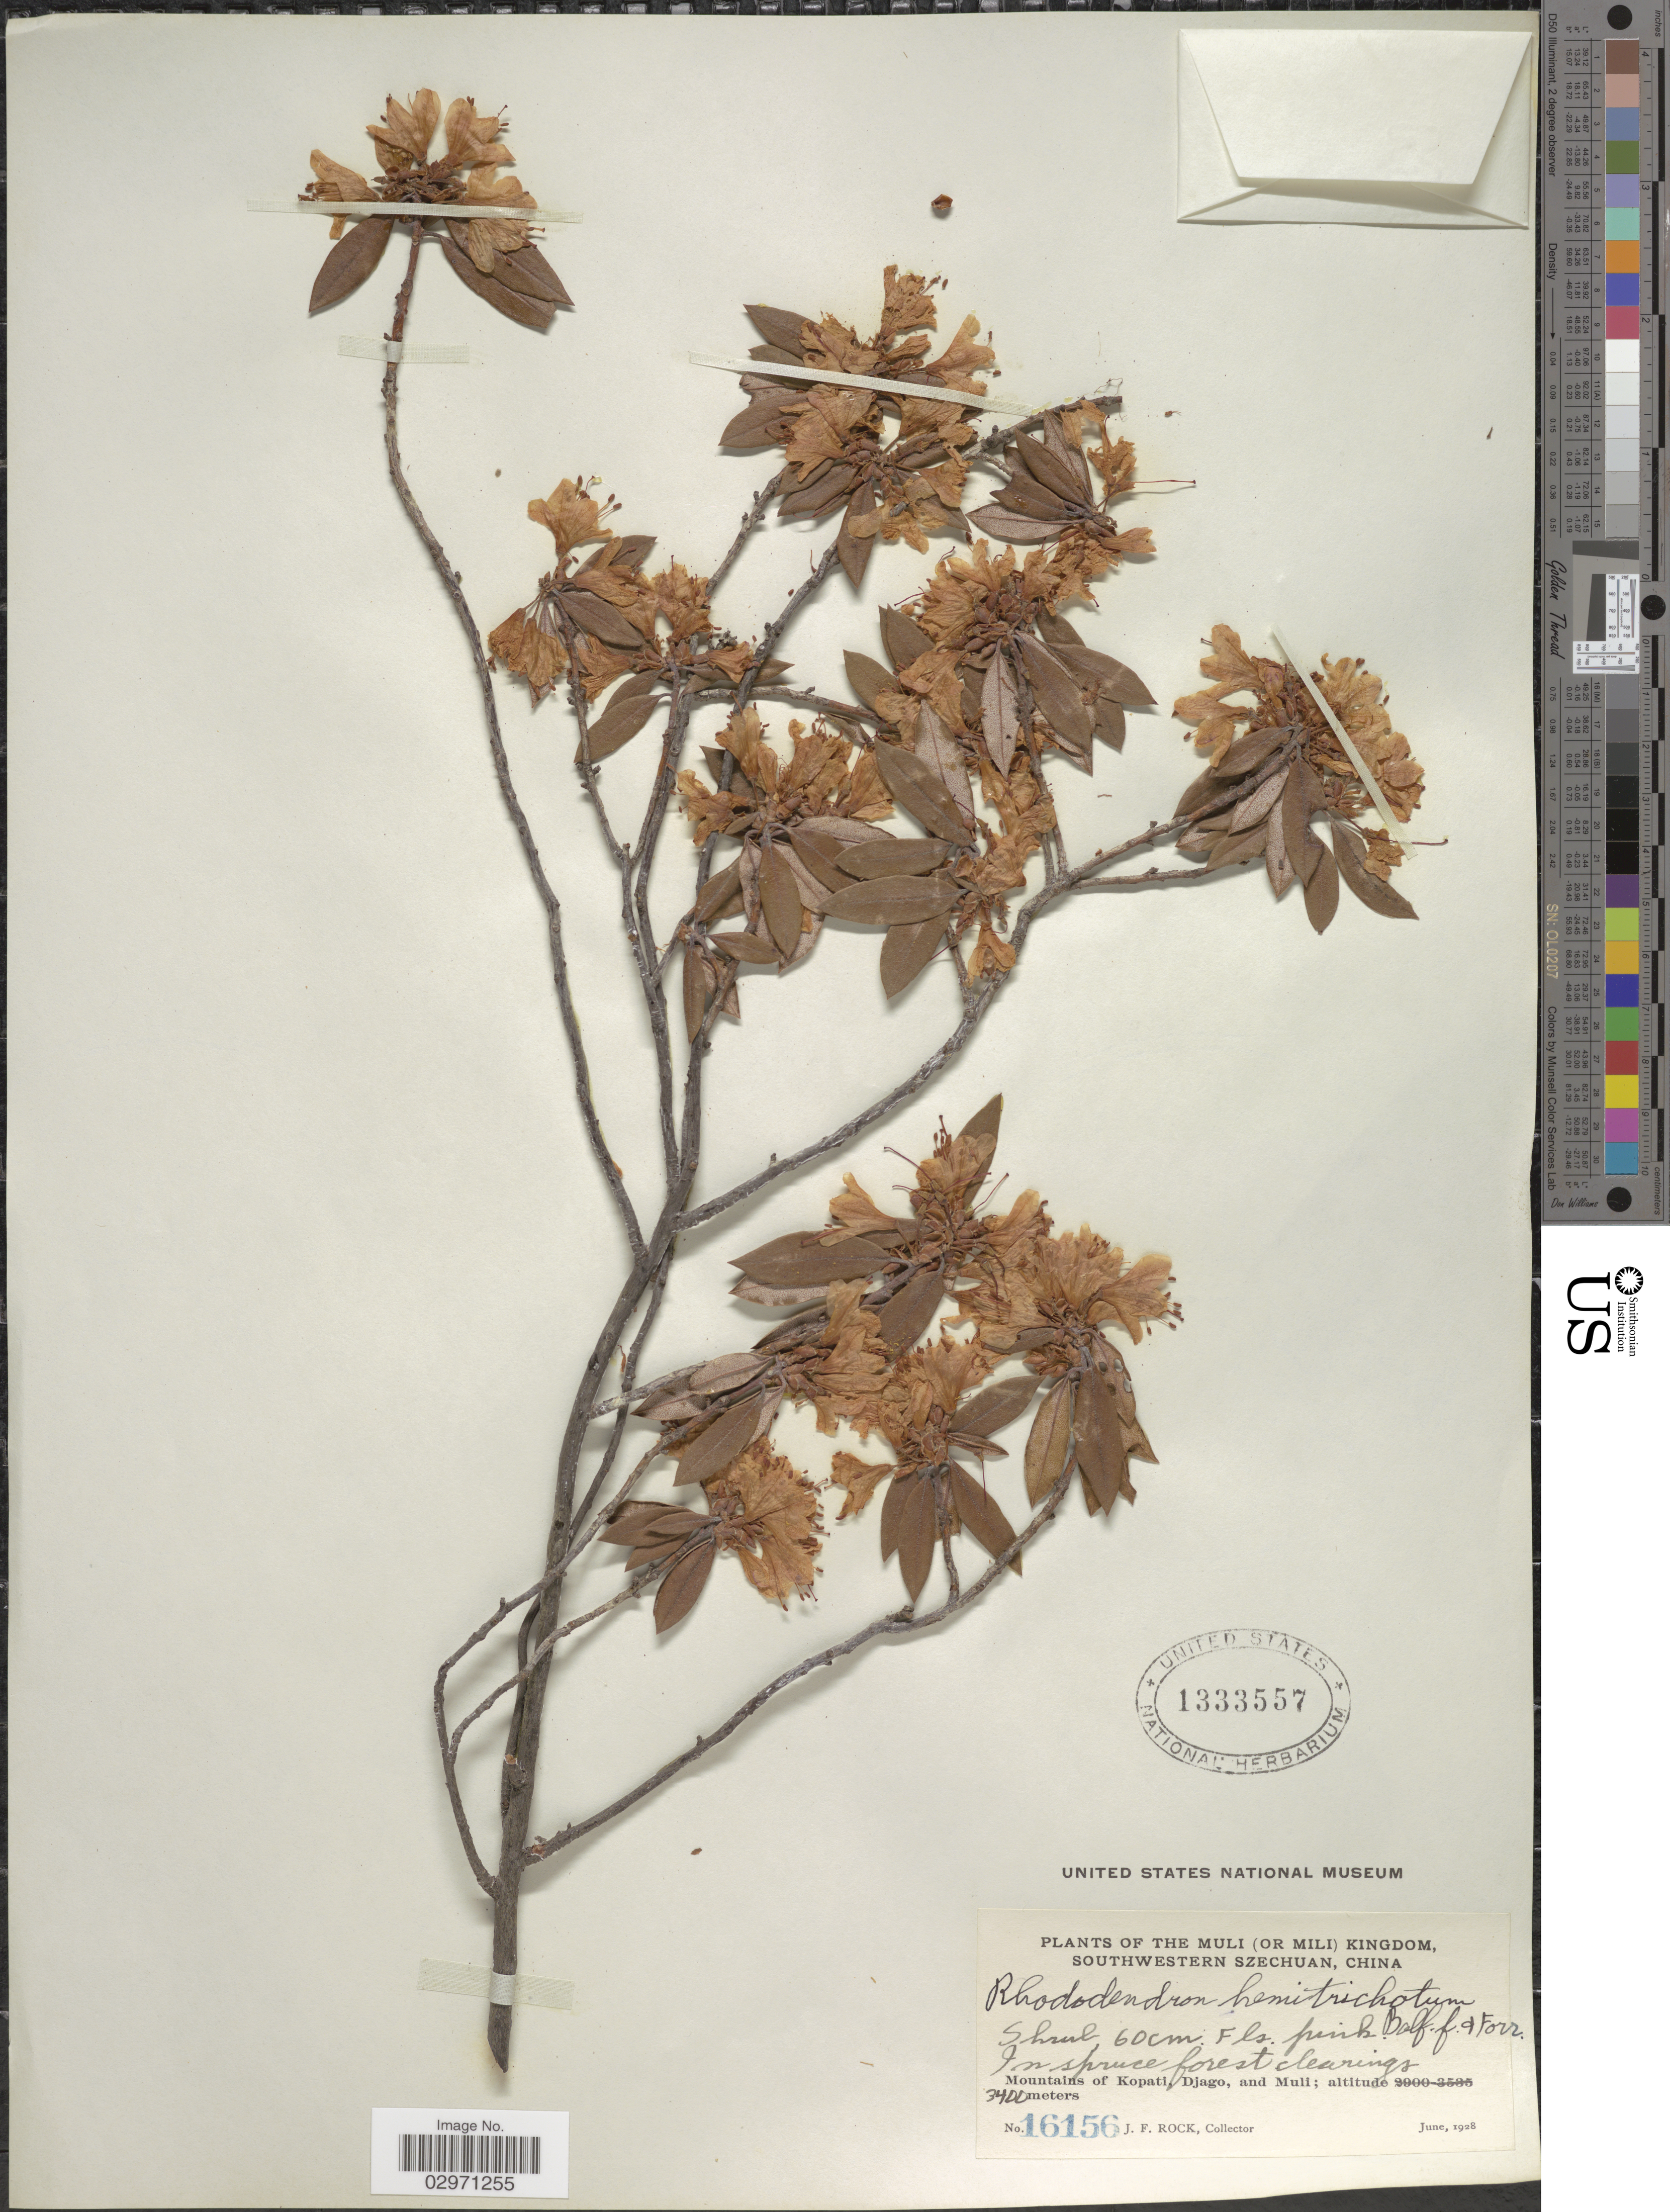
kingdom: Plantae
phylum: Tracheophyta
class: Magnoliopsida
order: Ericales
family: Ericaceae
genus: Rhododendron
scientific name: Rhododendron hemitrichotum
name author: Balf. f. & Forrest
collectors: J. Rock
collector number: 16156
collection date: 1928-06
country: China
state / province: Sichuan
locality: Muli (Or Mili) Kingdom Southwestern Szechwan. Mountains of Kopati, Djago, and Muli.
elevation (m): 3400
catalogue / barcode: US 1333557